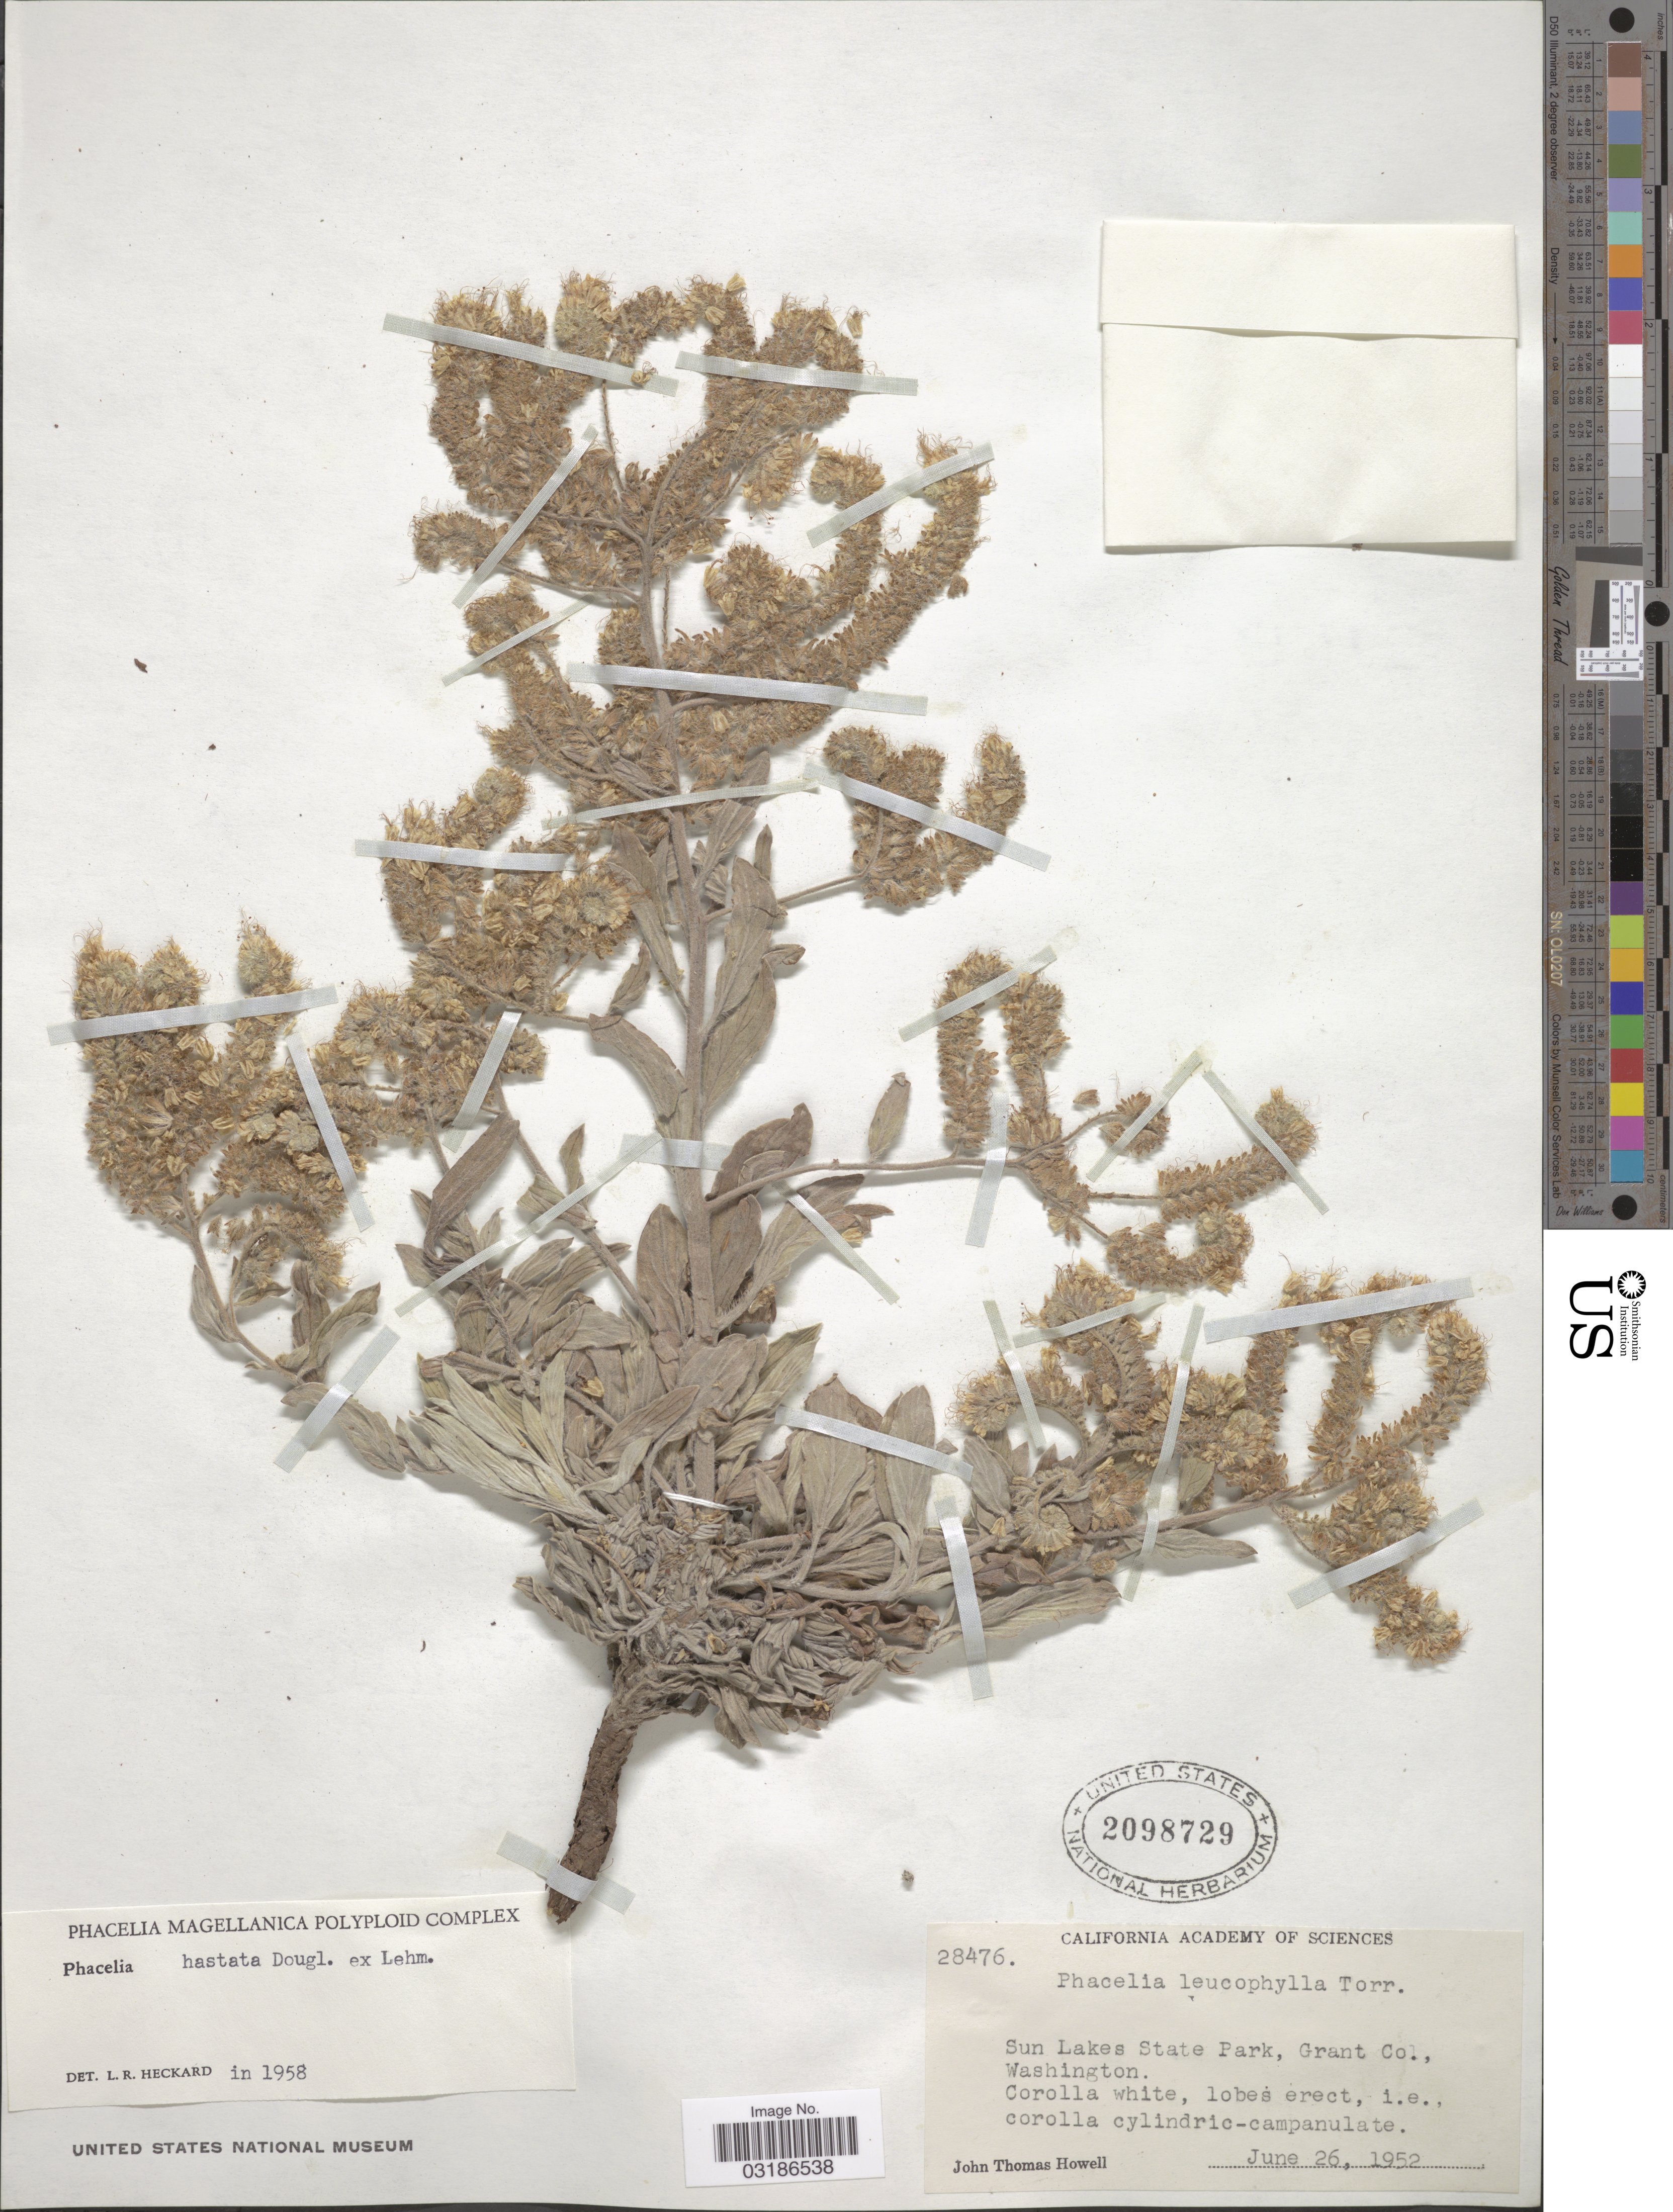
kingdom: Plantae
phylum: Tracheophyta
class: Magnoliopsida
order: Boraginales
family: Hydrophyllaceae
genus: Phacelia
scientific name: Phacelia hastata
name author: Douglas ex Lehm.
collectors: J. T. Howell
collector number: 28476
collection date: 1952-06-26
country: United States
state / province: Washington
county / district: Grant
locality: Sun Lakes State Park, Grant Co., Washington.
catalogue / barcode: US 2098729